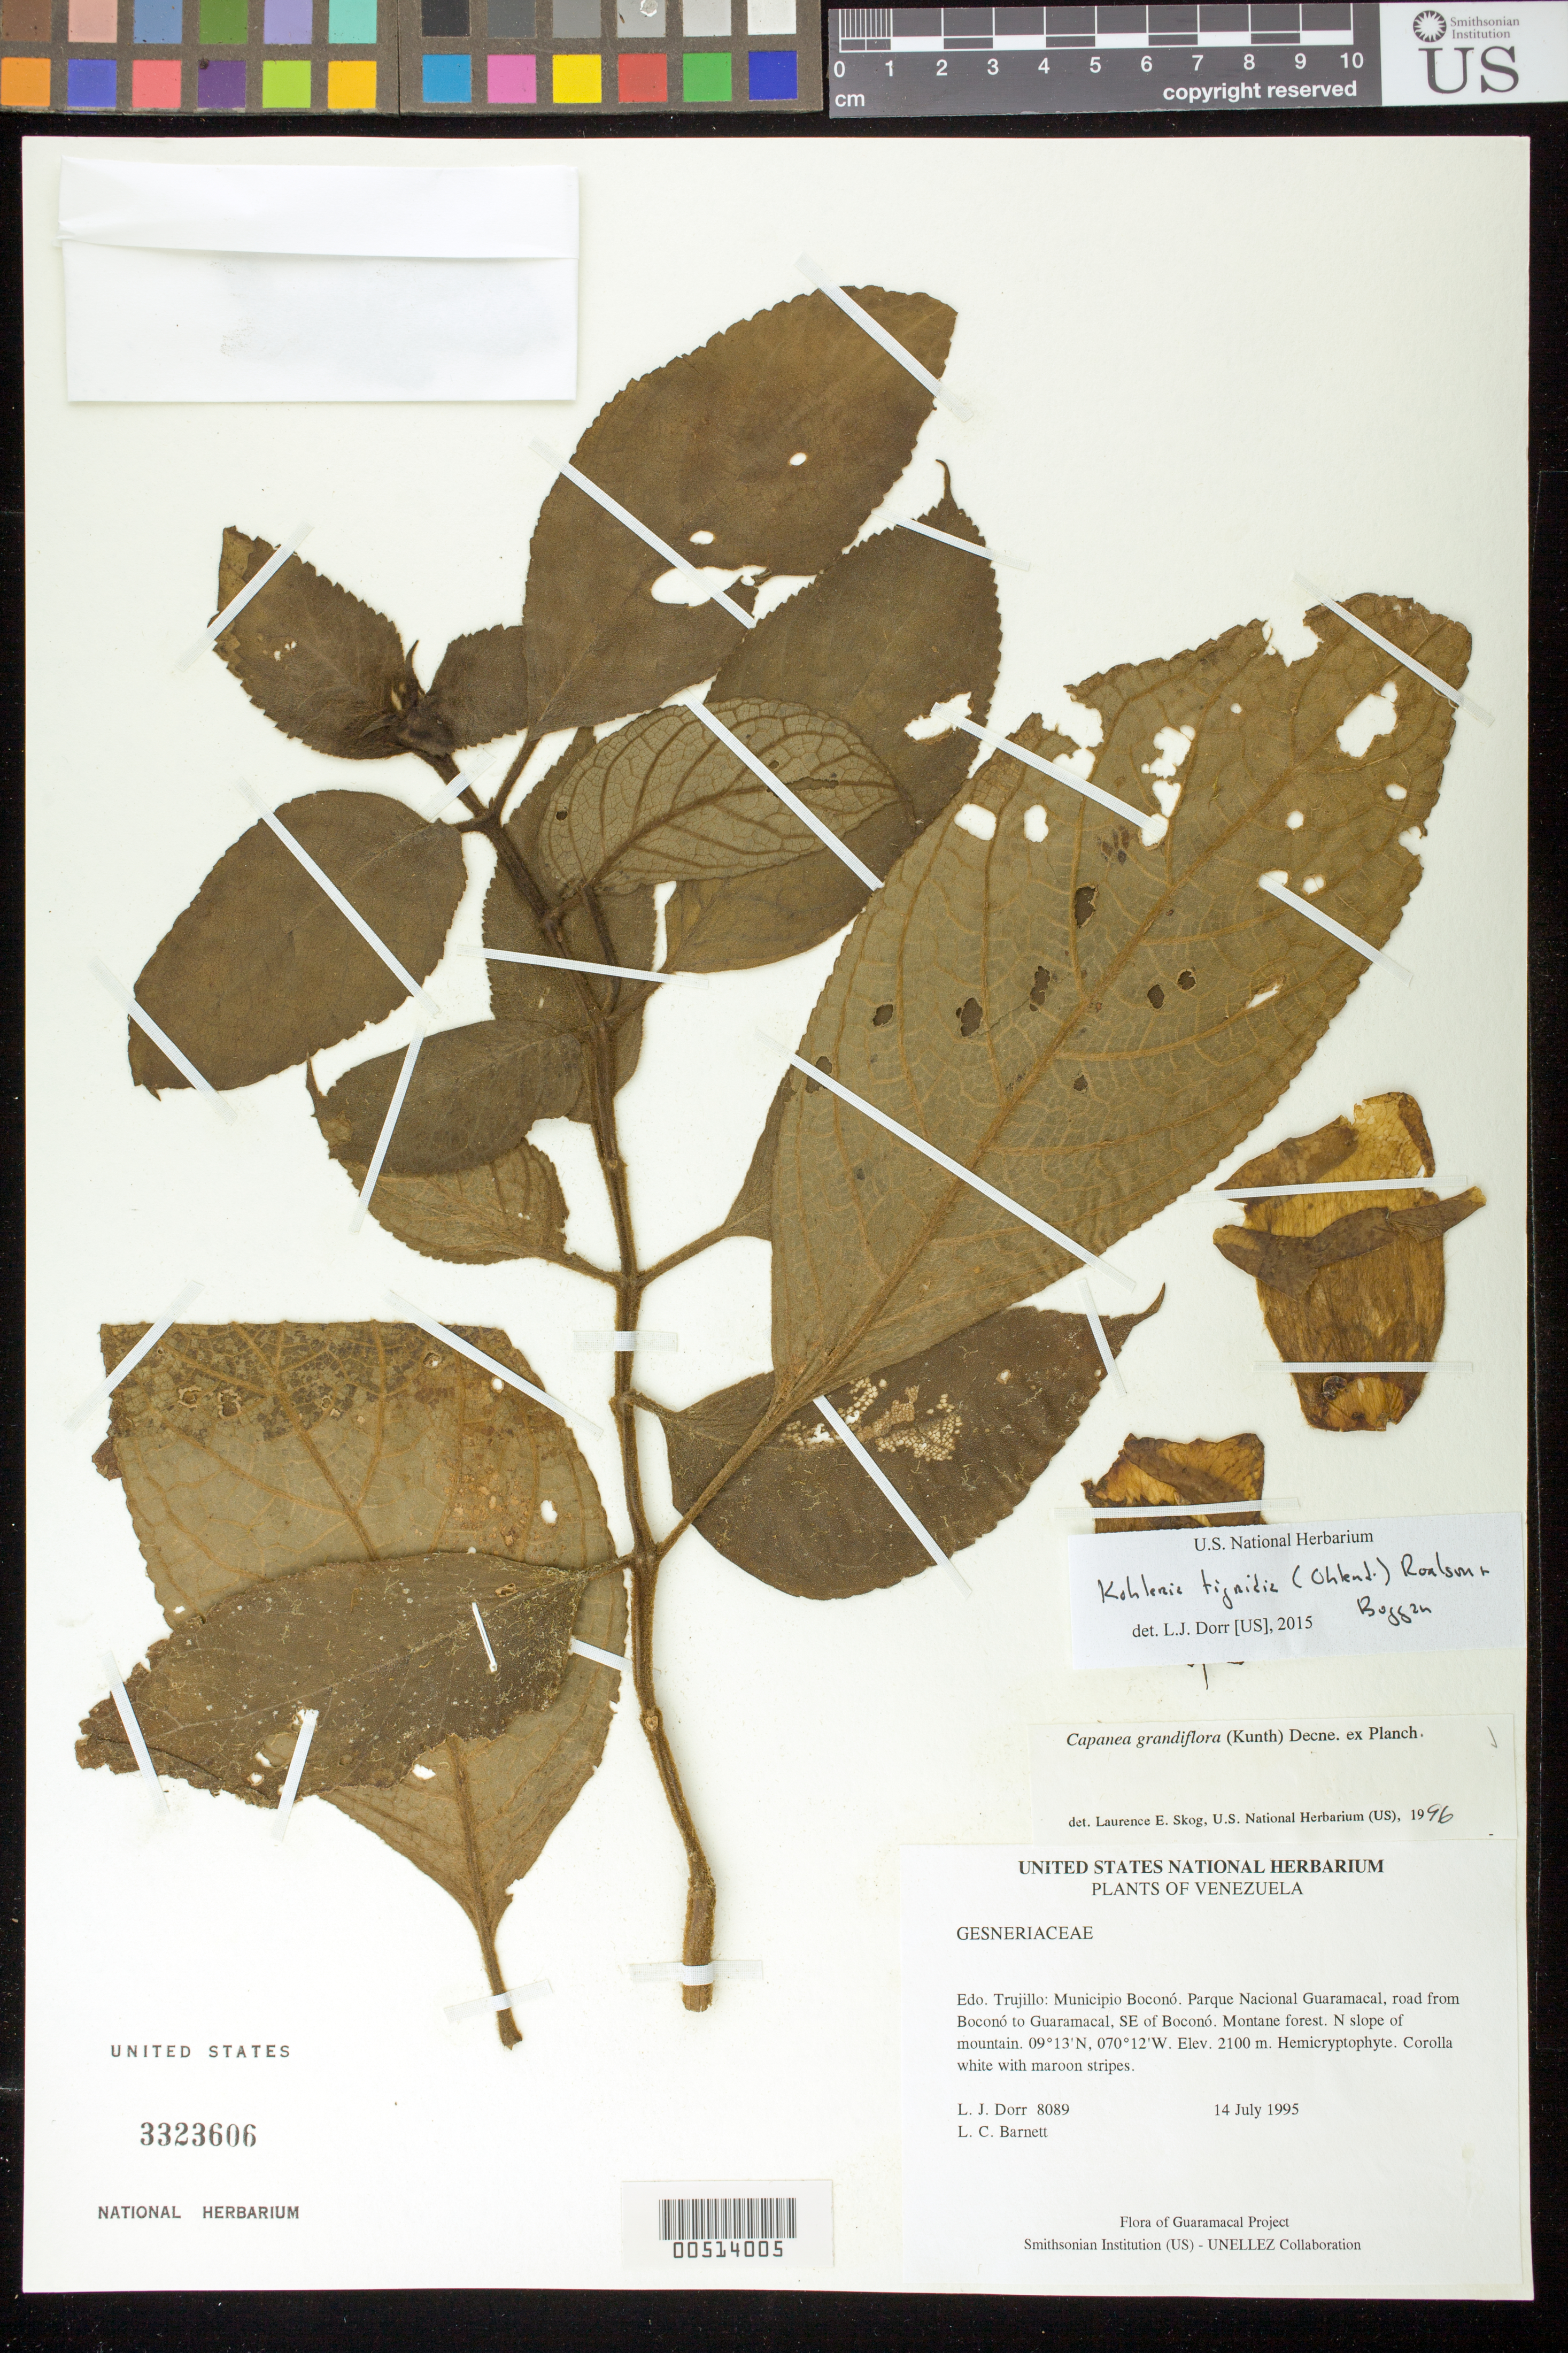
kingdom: Plantae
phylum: Tracheophyta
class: Magnoliopsida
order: Lamiales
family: Gesneriaceae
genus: Kohleria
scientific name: Kohleria tigridia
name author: (Ohlend.) Roalson & Boggan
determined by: Dorr, L. J., (BOT), Smithsonian Institution - National Museum of Natural History (UNITED STATES)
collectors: L. J. Dorr & L. C. Barnett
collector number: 8089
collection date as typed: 14 Jul 1995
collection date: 1995-07-14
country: Venezuela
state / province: Trujillo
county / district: Boconó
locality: Parque Nacional Guaramacal, road from Boconó to Guaramacal, SE of Boconó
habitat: Montane forest; N slope of mountain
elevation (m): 2100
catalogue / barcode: US 3323606